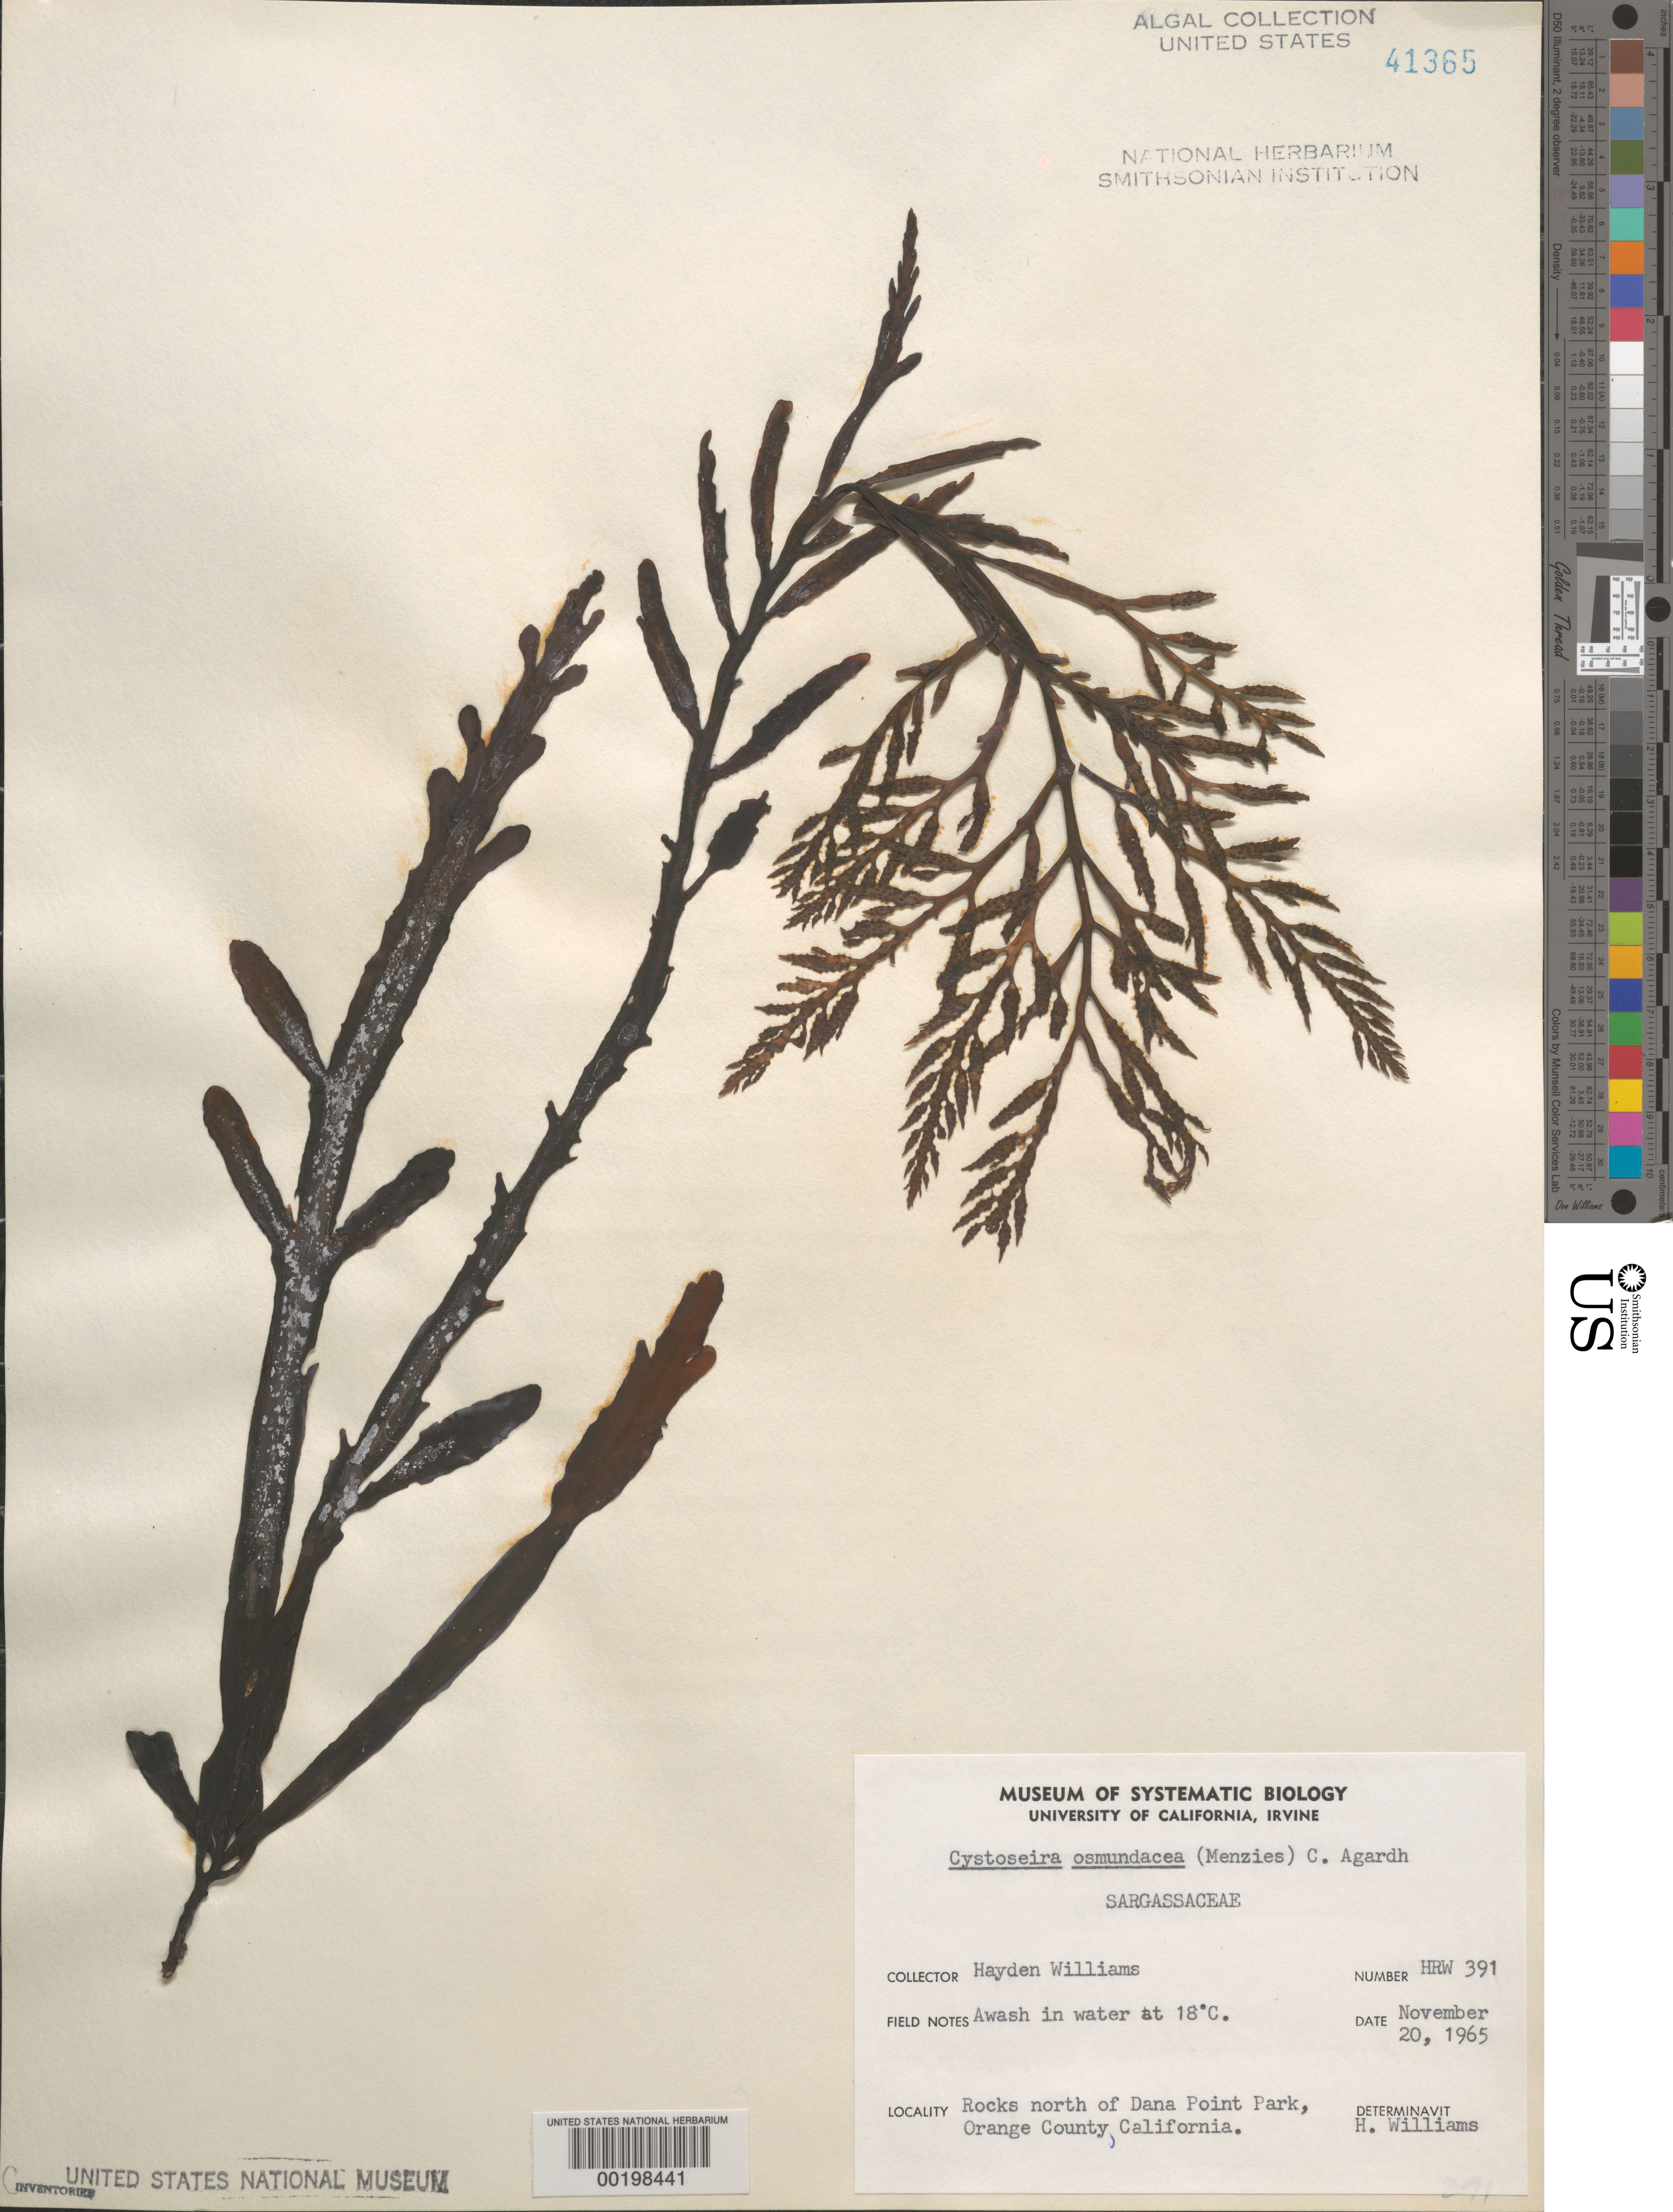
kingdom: Chromista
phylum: Ochrophyta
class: Phaeophyceae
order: Fucales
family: Sargassaceae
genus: Cystoseira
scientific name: Cystoseira osmundacea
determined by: Williams, H. R.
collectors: H. R. Williams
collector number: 391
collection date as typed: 20 Nov 1965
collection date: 1965-11-20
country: United States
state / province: California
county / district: Orange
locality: North of Dana Point Park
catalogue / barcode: US 41365